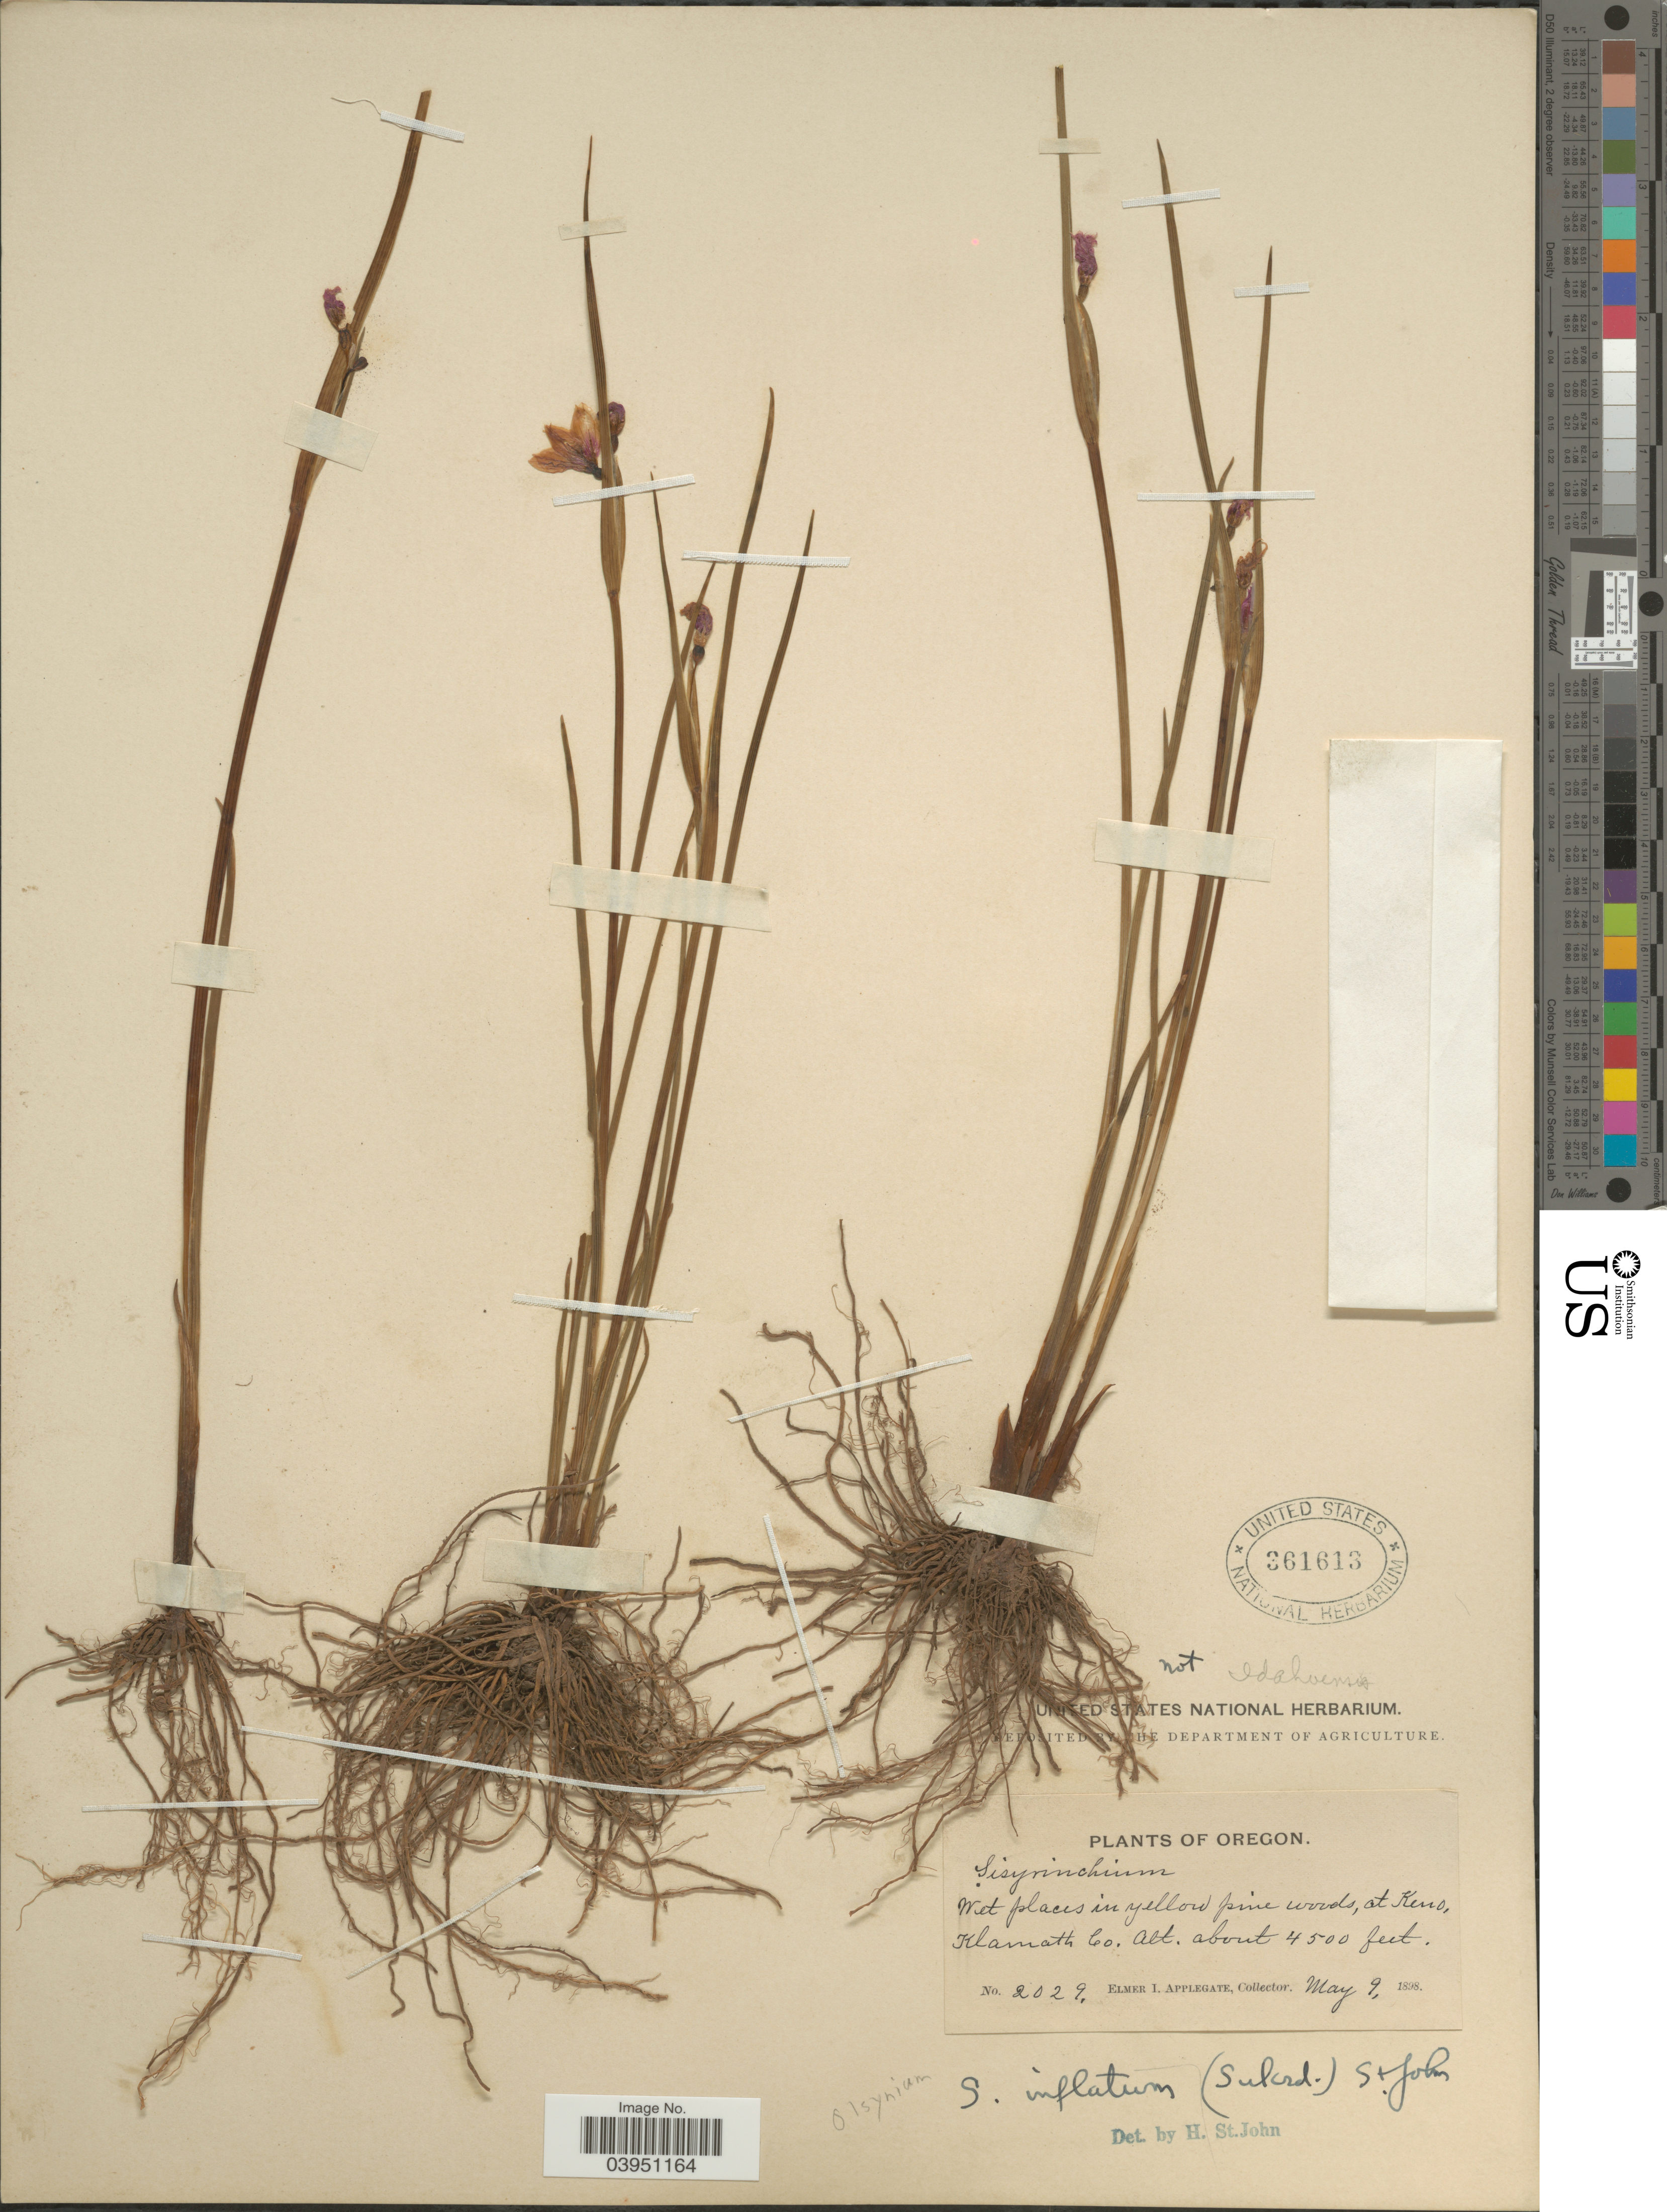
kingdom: Plantae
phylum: Tracheophyta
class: Liliopsida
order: Asparagales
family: Iridaceae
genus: Sisyrinchium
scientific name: Sisyrinchium inflatum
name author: (Suksd.) H. St. John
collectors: E. I. Applegate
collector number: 2029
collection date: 1898-05-09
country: United States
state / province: Oregon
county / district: Klamath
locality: Wet places in yellow pine woods, at Keno, Klamath Co.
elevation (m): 1372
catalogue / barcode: US 361613